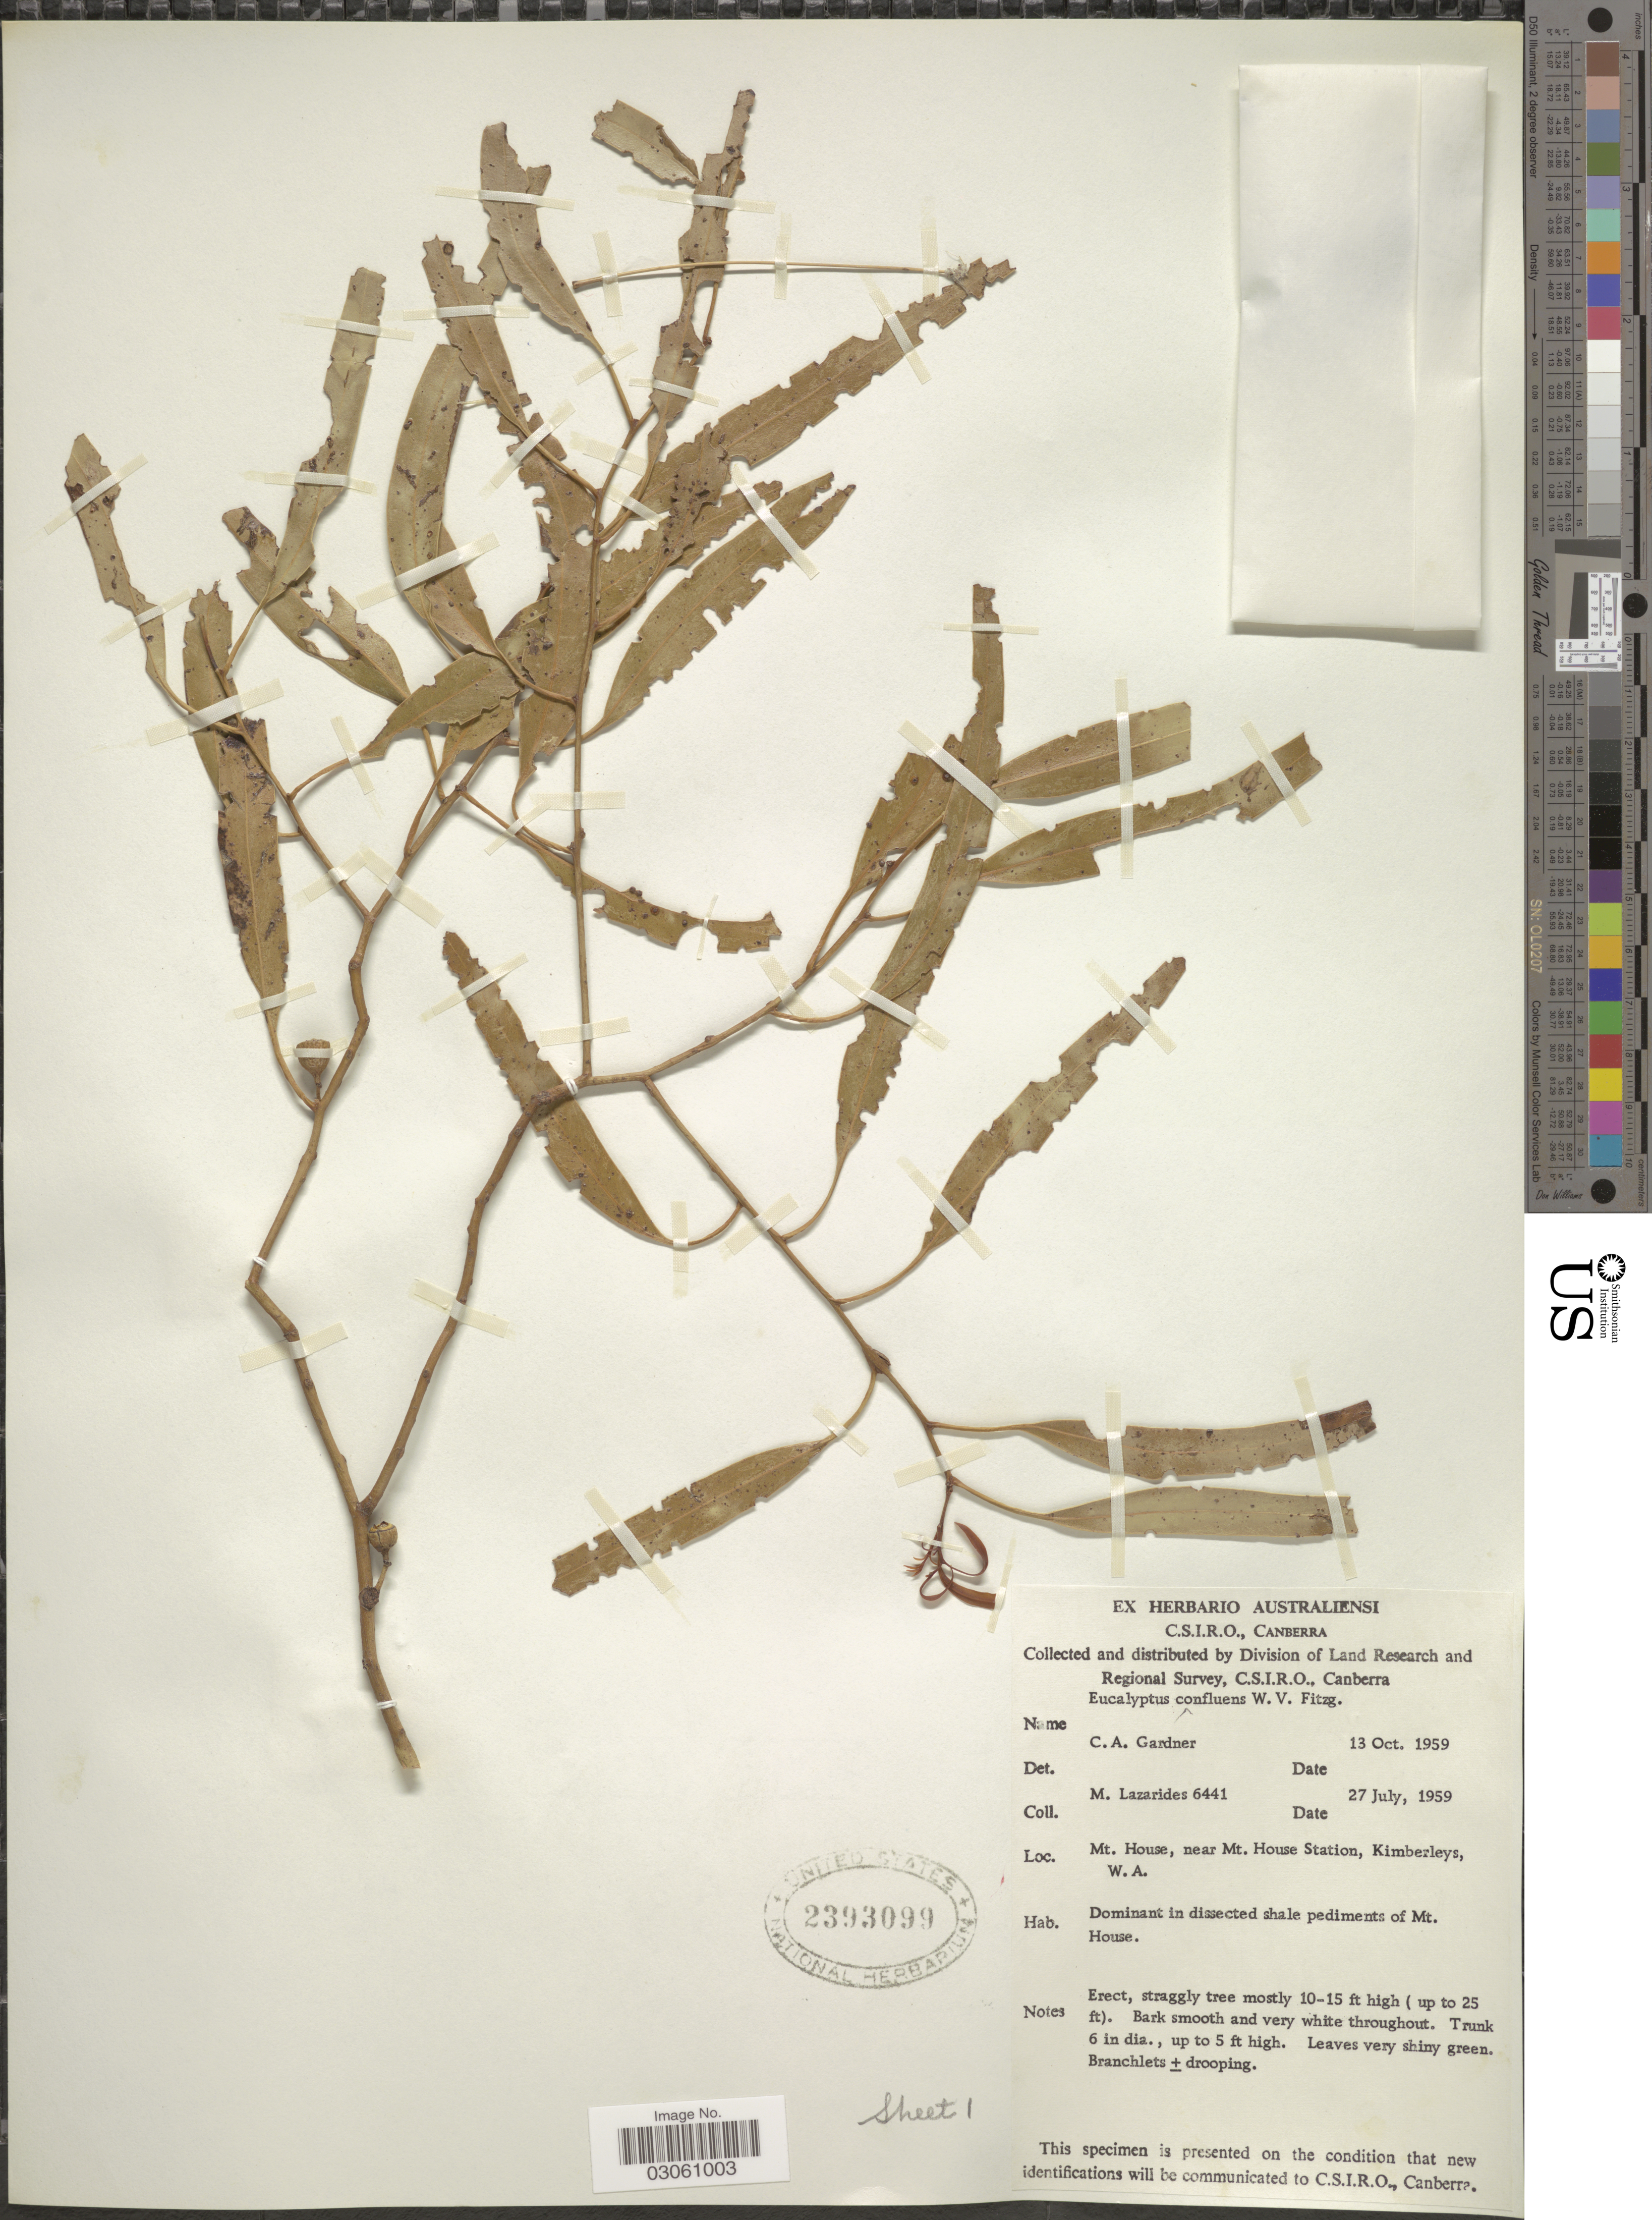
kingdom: Plantae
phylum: Tracheophyta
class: Magnoliopsida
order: Myrtales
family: Myrtaceae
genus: Eucalyptus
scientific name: Eucalyptus confluens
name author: W. Fitzg. ex Maiden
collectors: M. Lazarides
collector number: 6441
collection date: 1959-07-27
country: Australia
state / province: Western Australia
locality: Mt. House, near Mt. House Station, Kimberleys, W.A.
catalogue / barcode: US 2393099